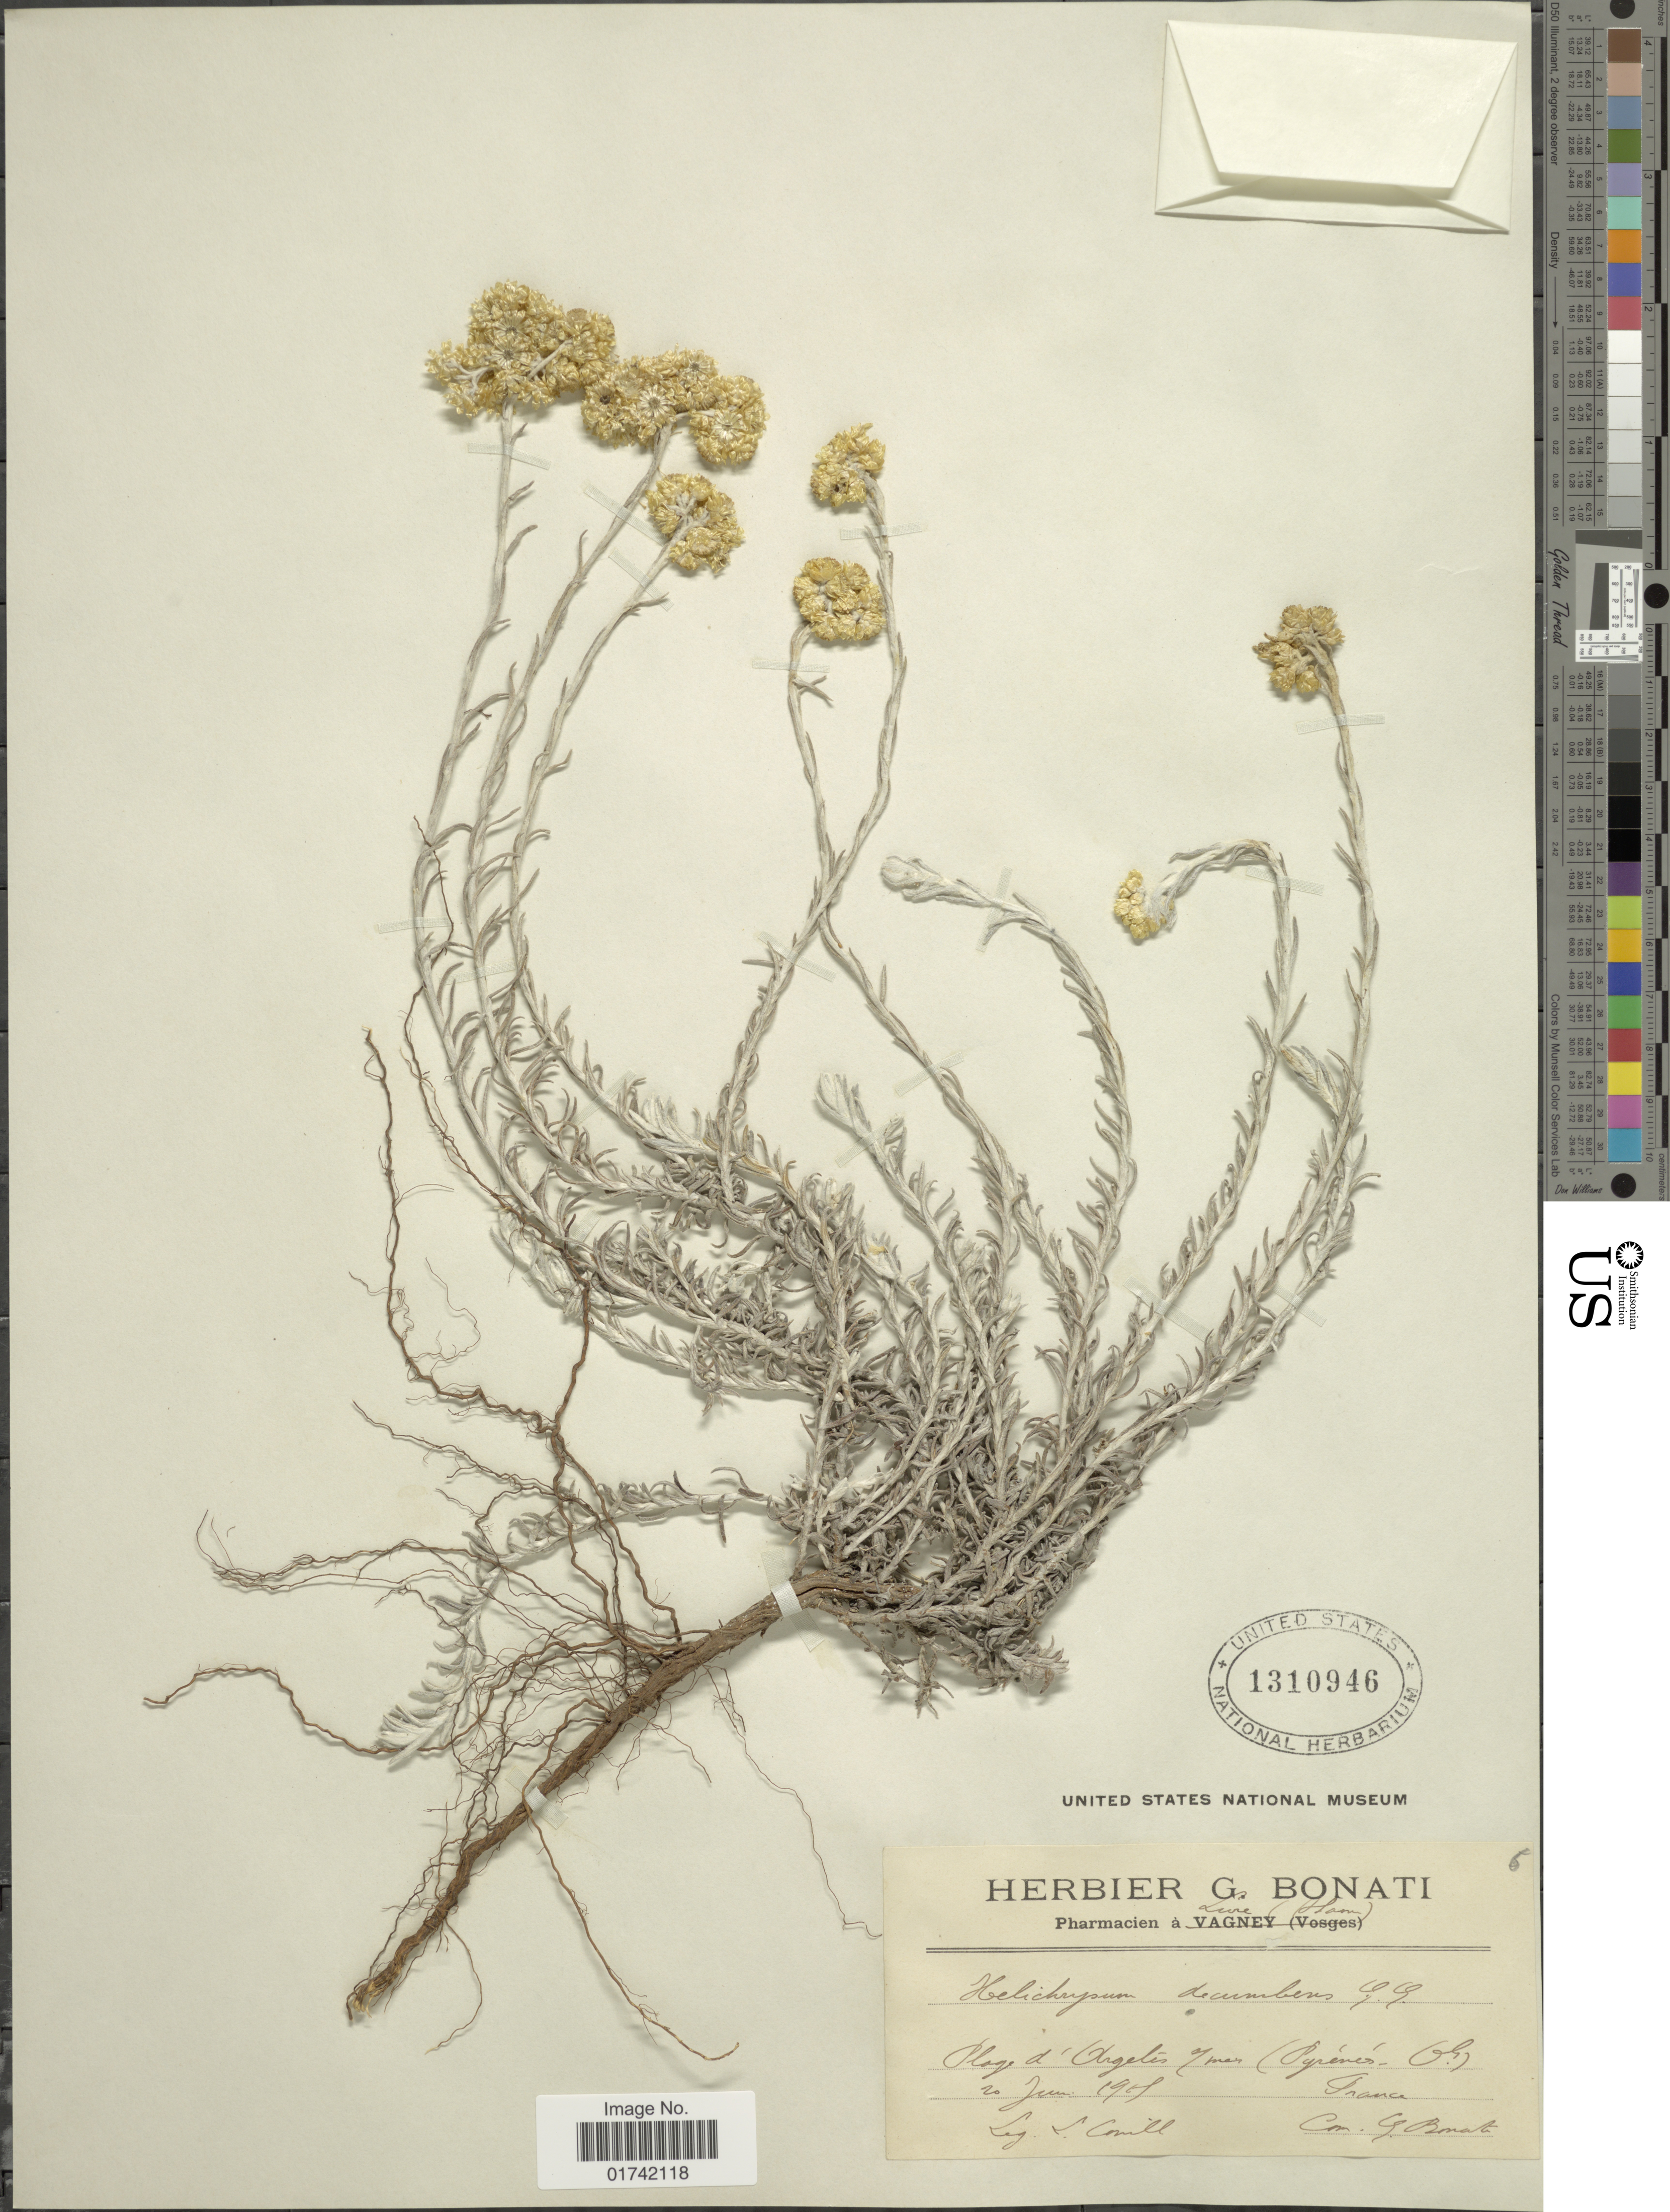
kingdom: Plantae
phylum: Tracheophyta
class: Magnoliopsida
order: Asterales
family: Asteraceae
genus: Helichrysum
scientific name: Helichrysum decumbens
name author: Lag. & Cambess.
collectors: L. Corvill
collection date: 1909-06-20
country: France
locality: Plage d'Argetes of mar (Pyrenes Gl) [interpreted]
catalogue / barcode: US 1310946